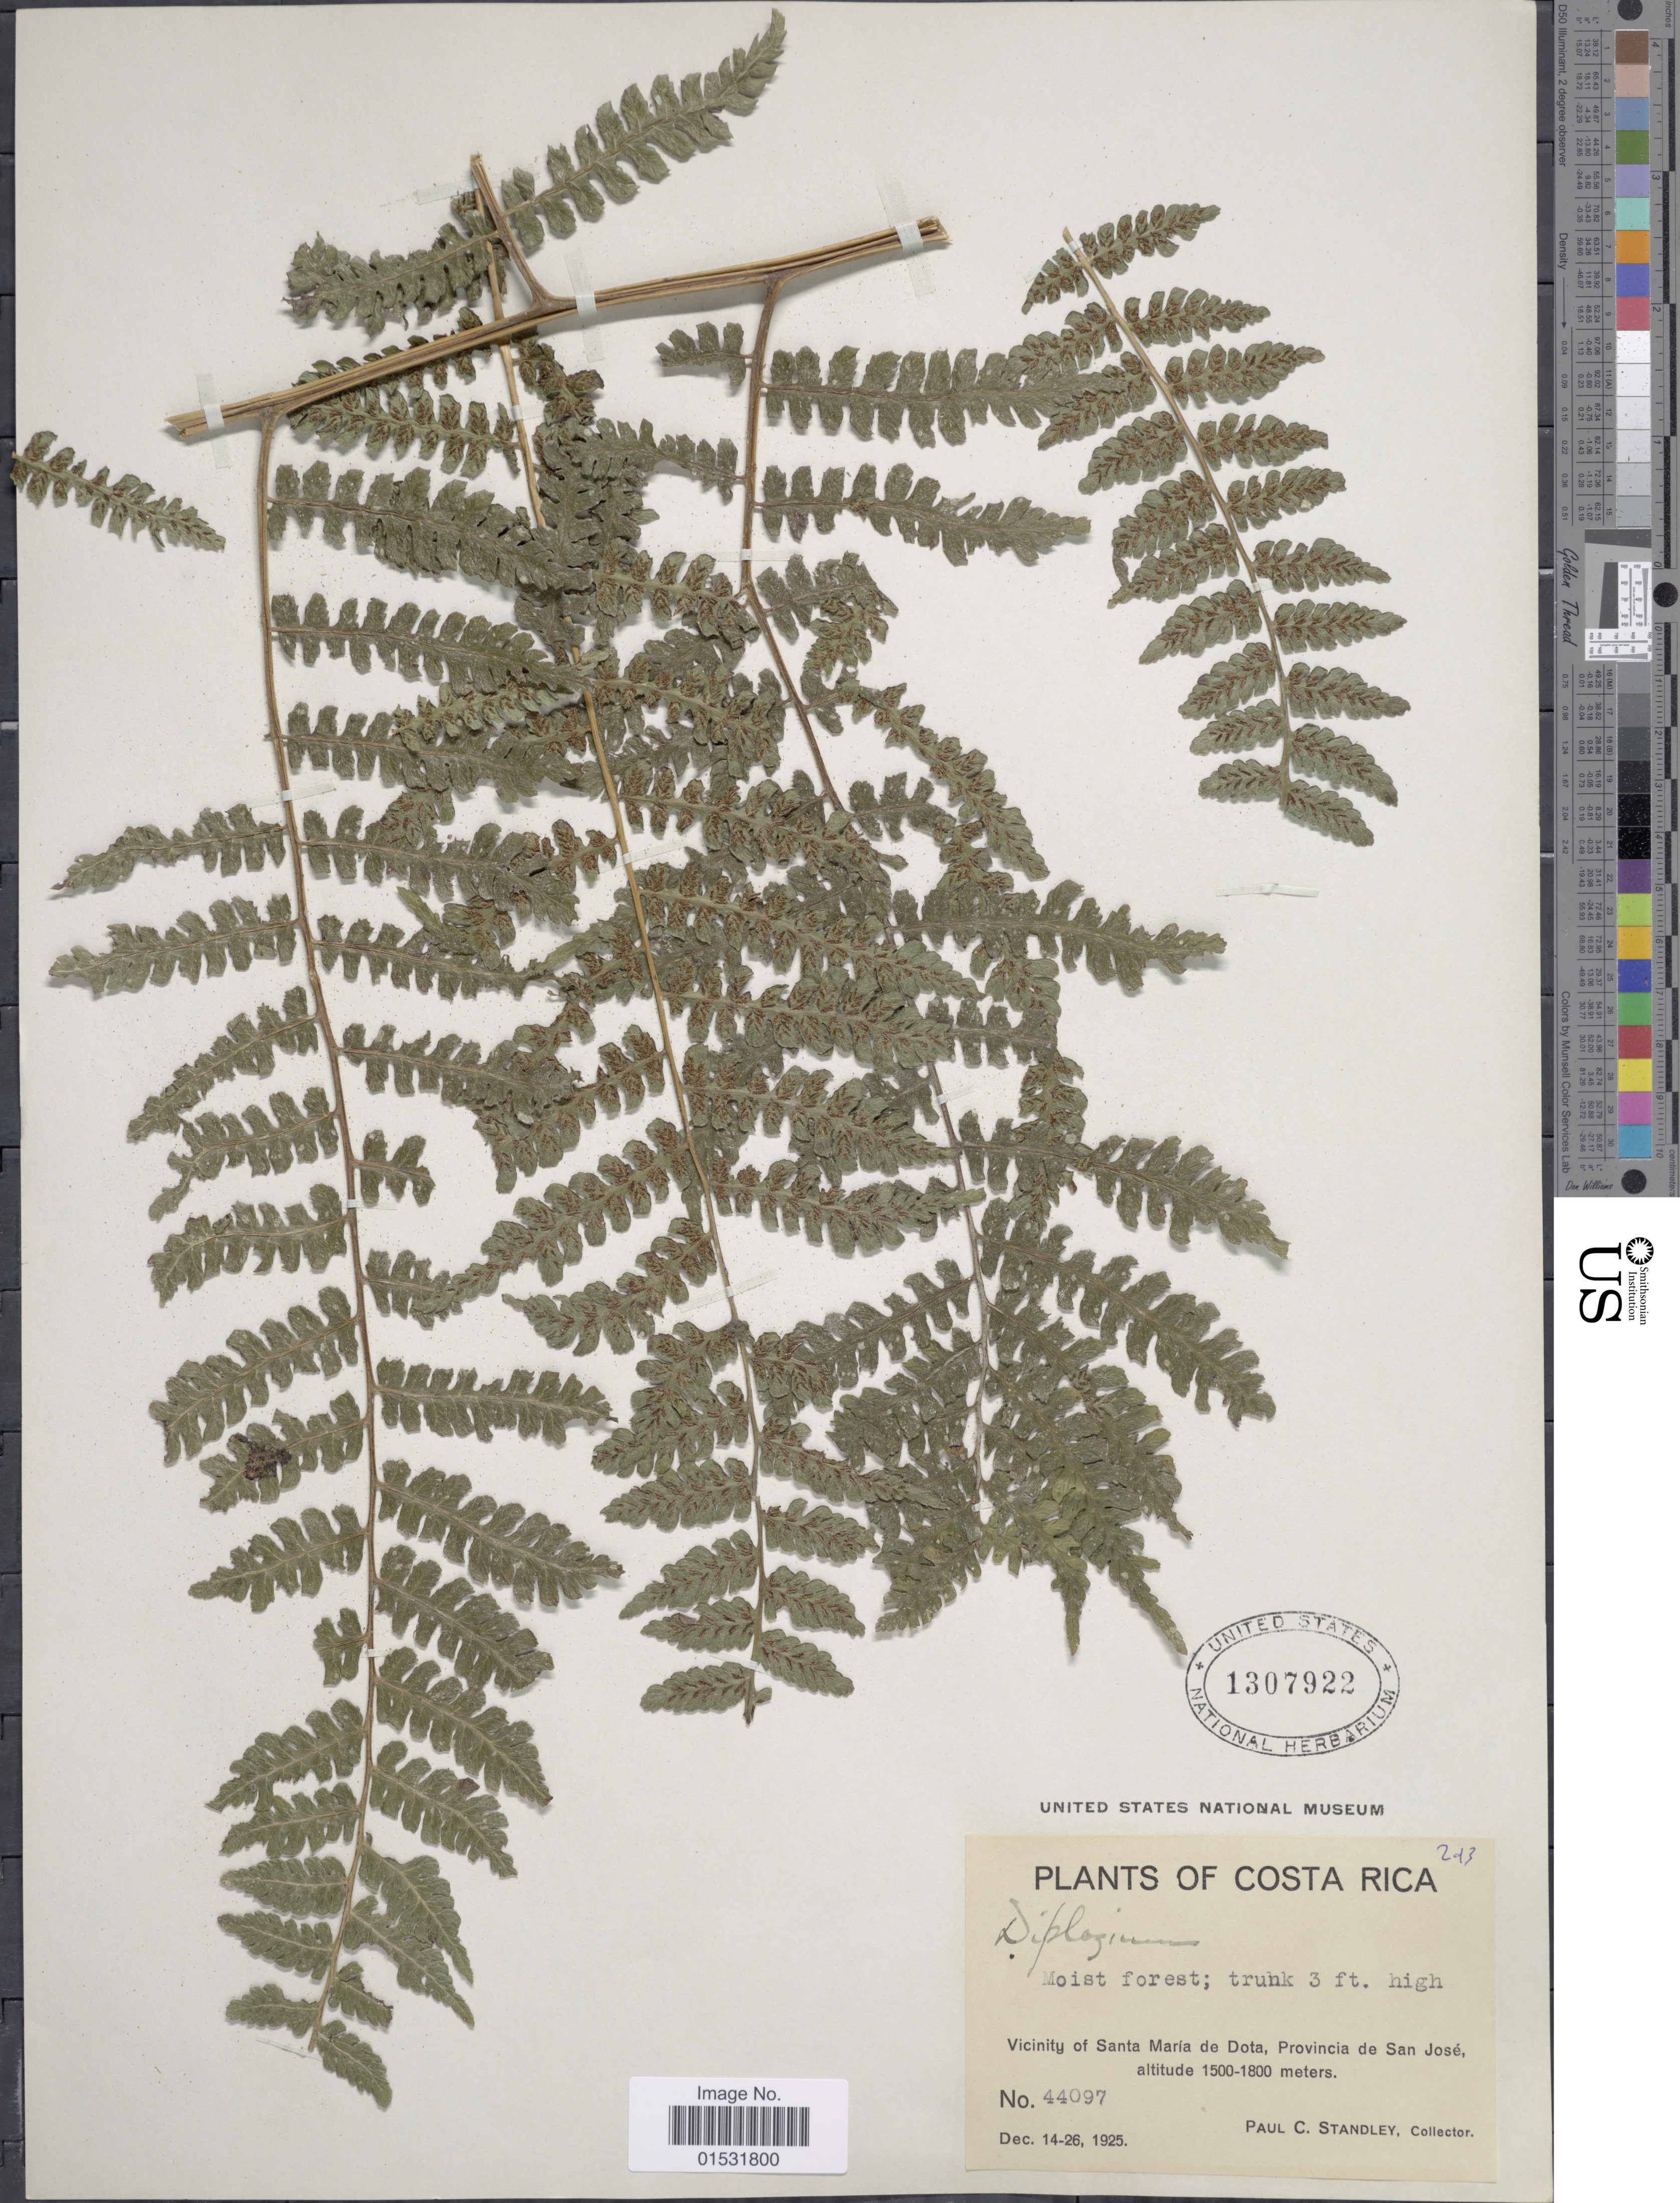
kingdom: Plantae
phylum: Tracheophyta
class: Polypodiopsida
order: Polypodiales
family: Athyriaceae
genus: Diplazium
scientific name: Diplazium hians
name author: Kunze ex Klotzsch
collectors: P. C. Standley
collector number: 44097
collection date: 1925-12-14/1925-12-26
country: Costa Rica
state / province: San José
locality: Vicinity of Santa Maria de Dota, Provincia de San Jose.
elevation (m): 1500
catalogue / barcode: US 1307922